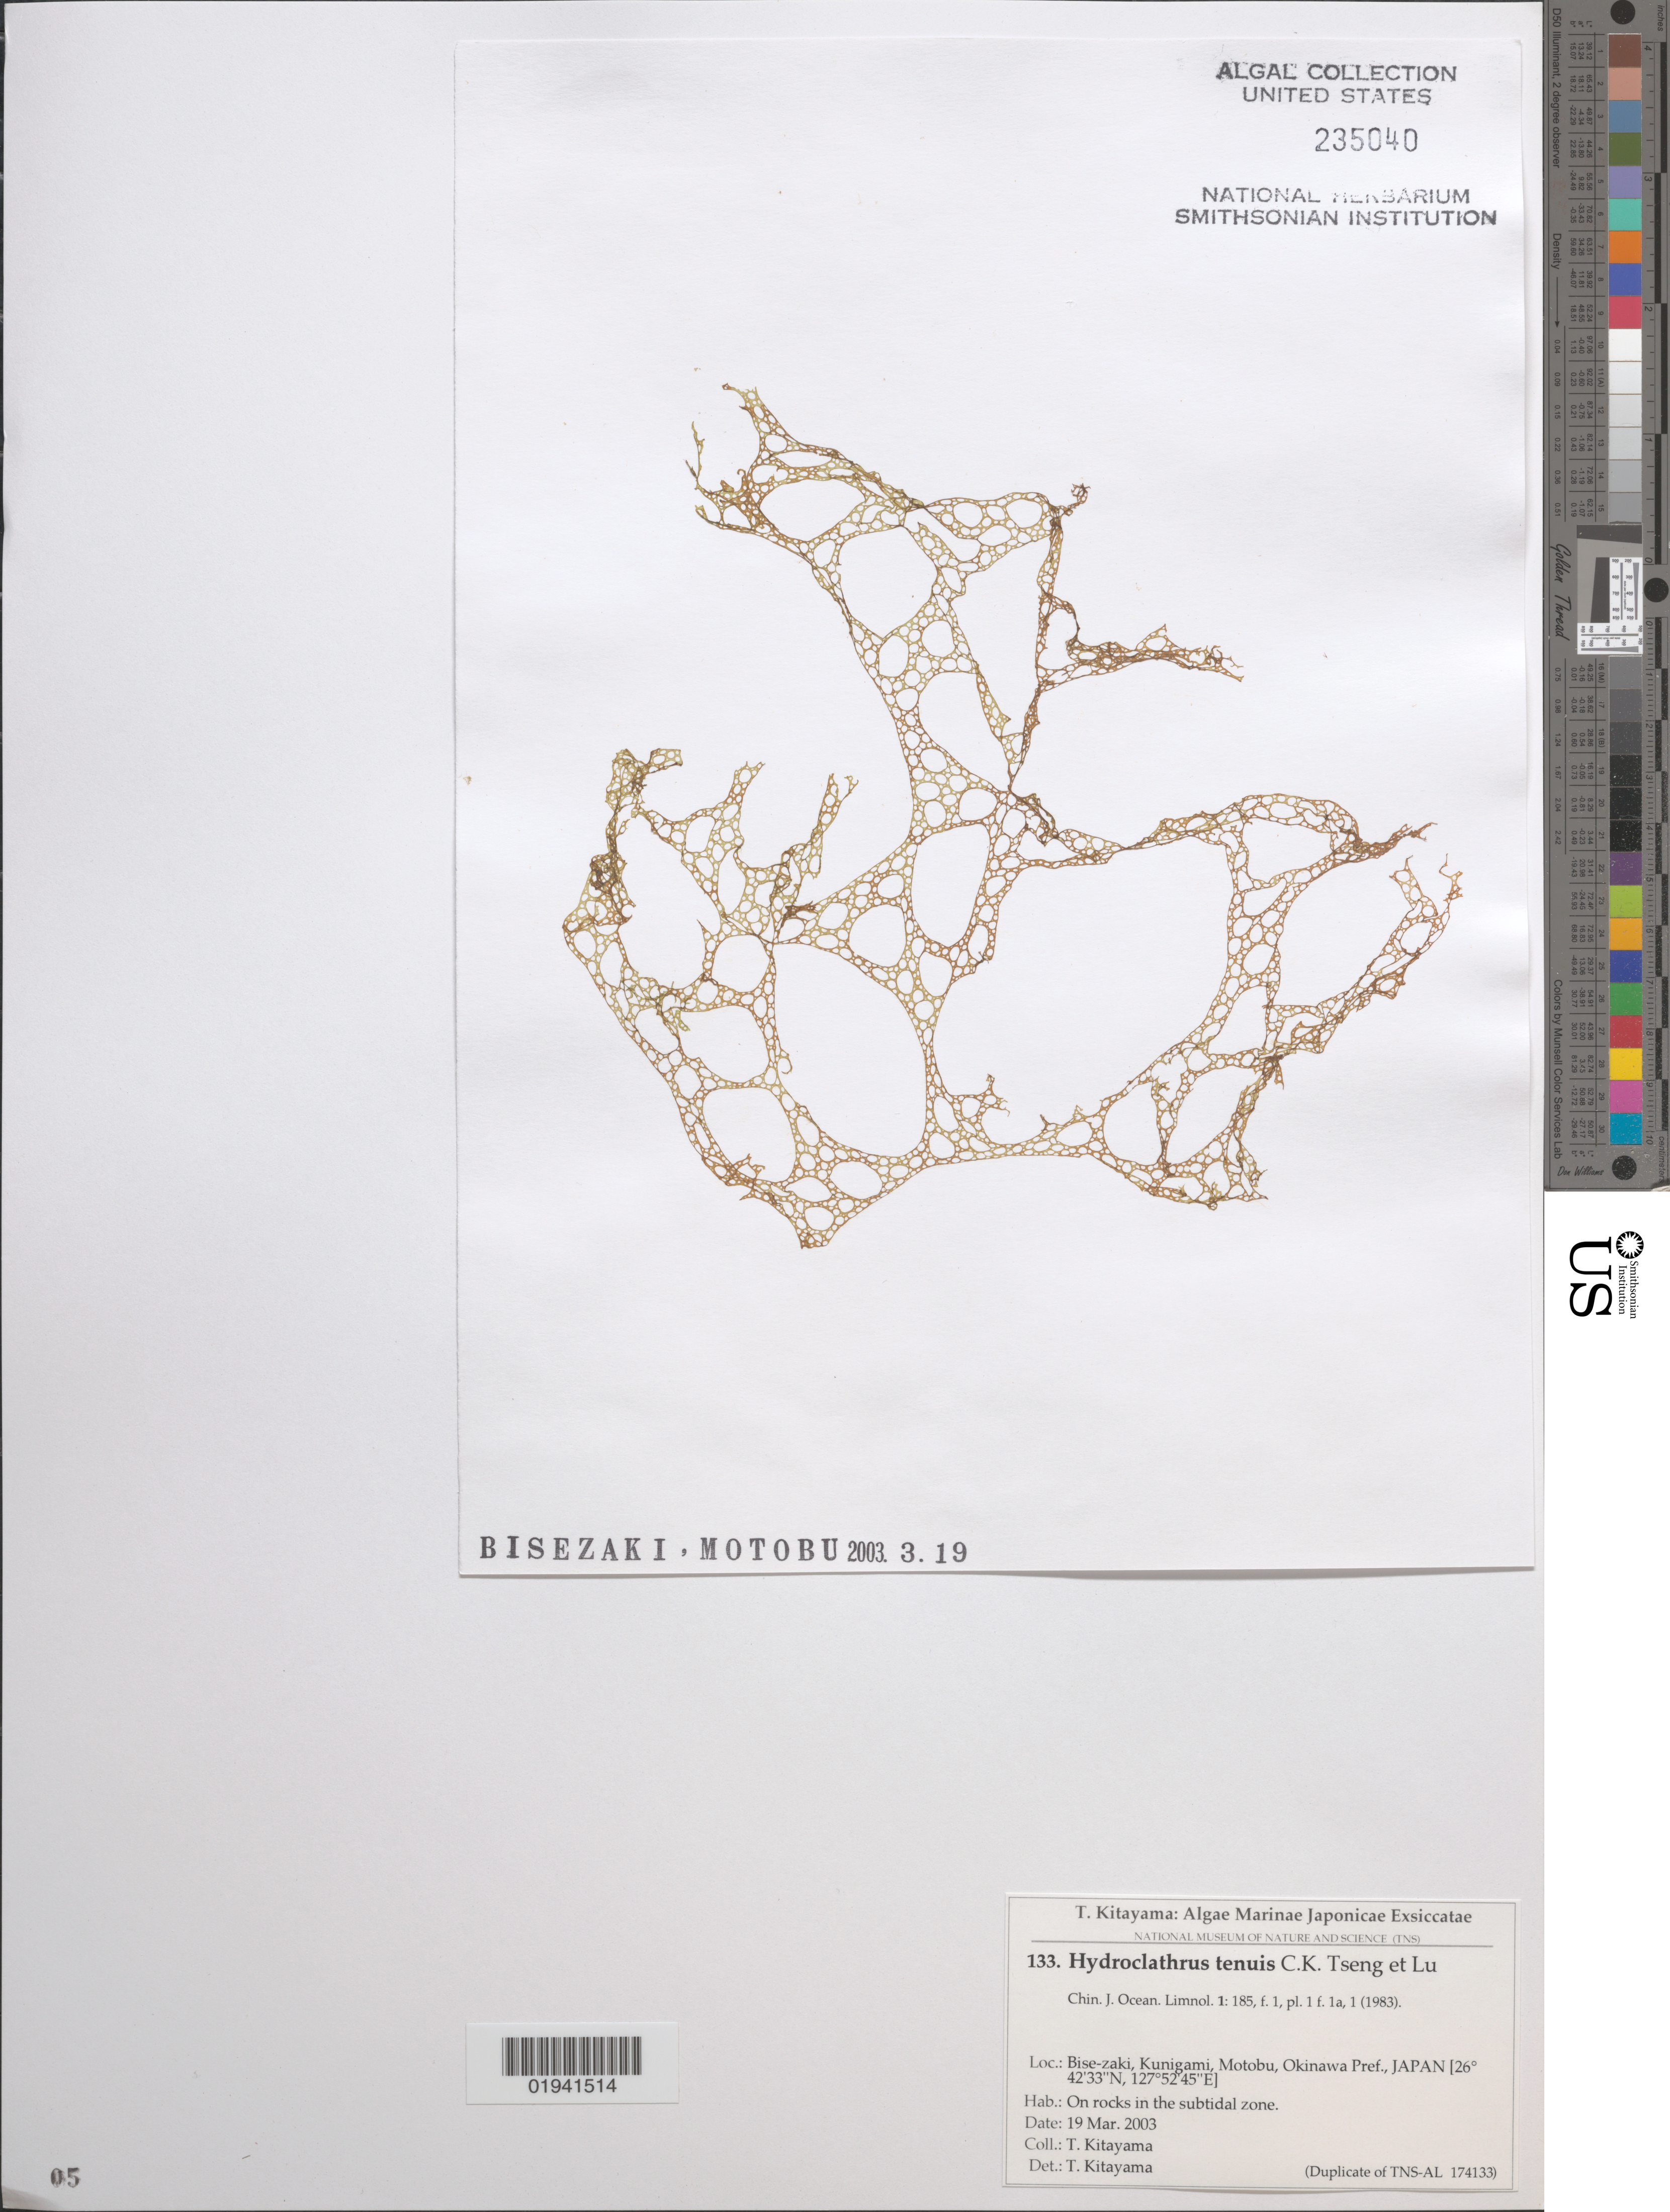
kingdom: Chromista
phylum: Ochrophyta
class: Phaeophyceae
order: Scytosiphonales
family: Scytosiphonaceae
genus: Hydroclathrus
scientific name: Hydroclathrus tenuis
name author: (C. Agardh) C.K. Tseng & B.Ren Lu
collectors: T. Kitayama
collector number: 133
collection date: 2003-03-19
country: Japan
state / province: Okinawa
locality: Bise-zaki, Kunigami, Motobu, Okinawa Pref.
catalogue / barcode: US 235040